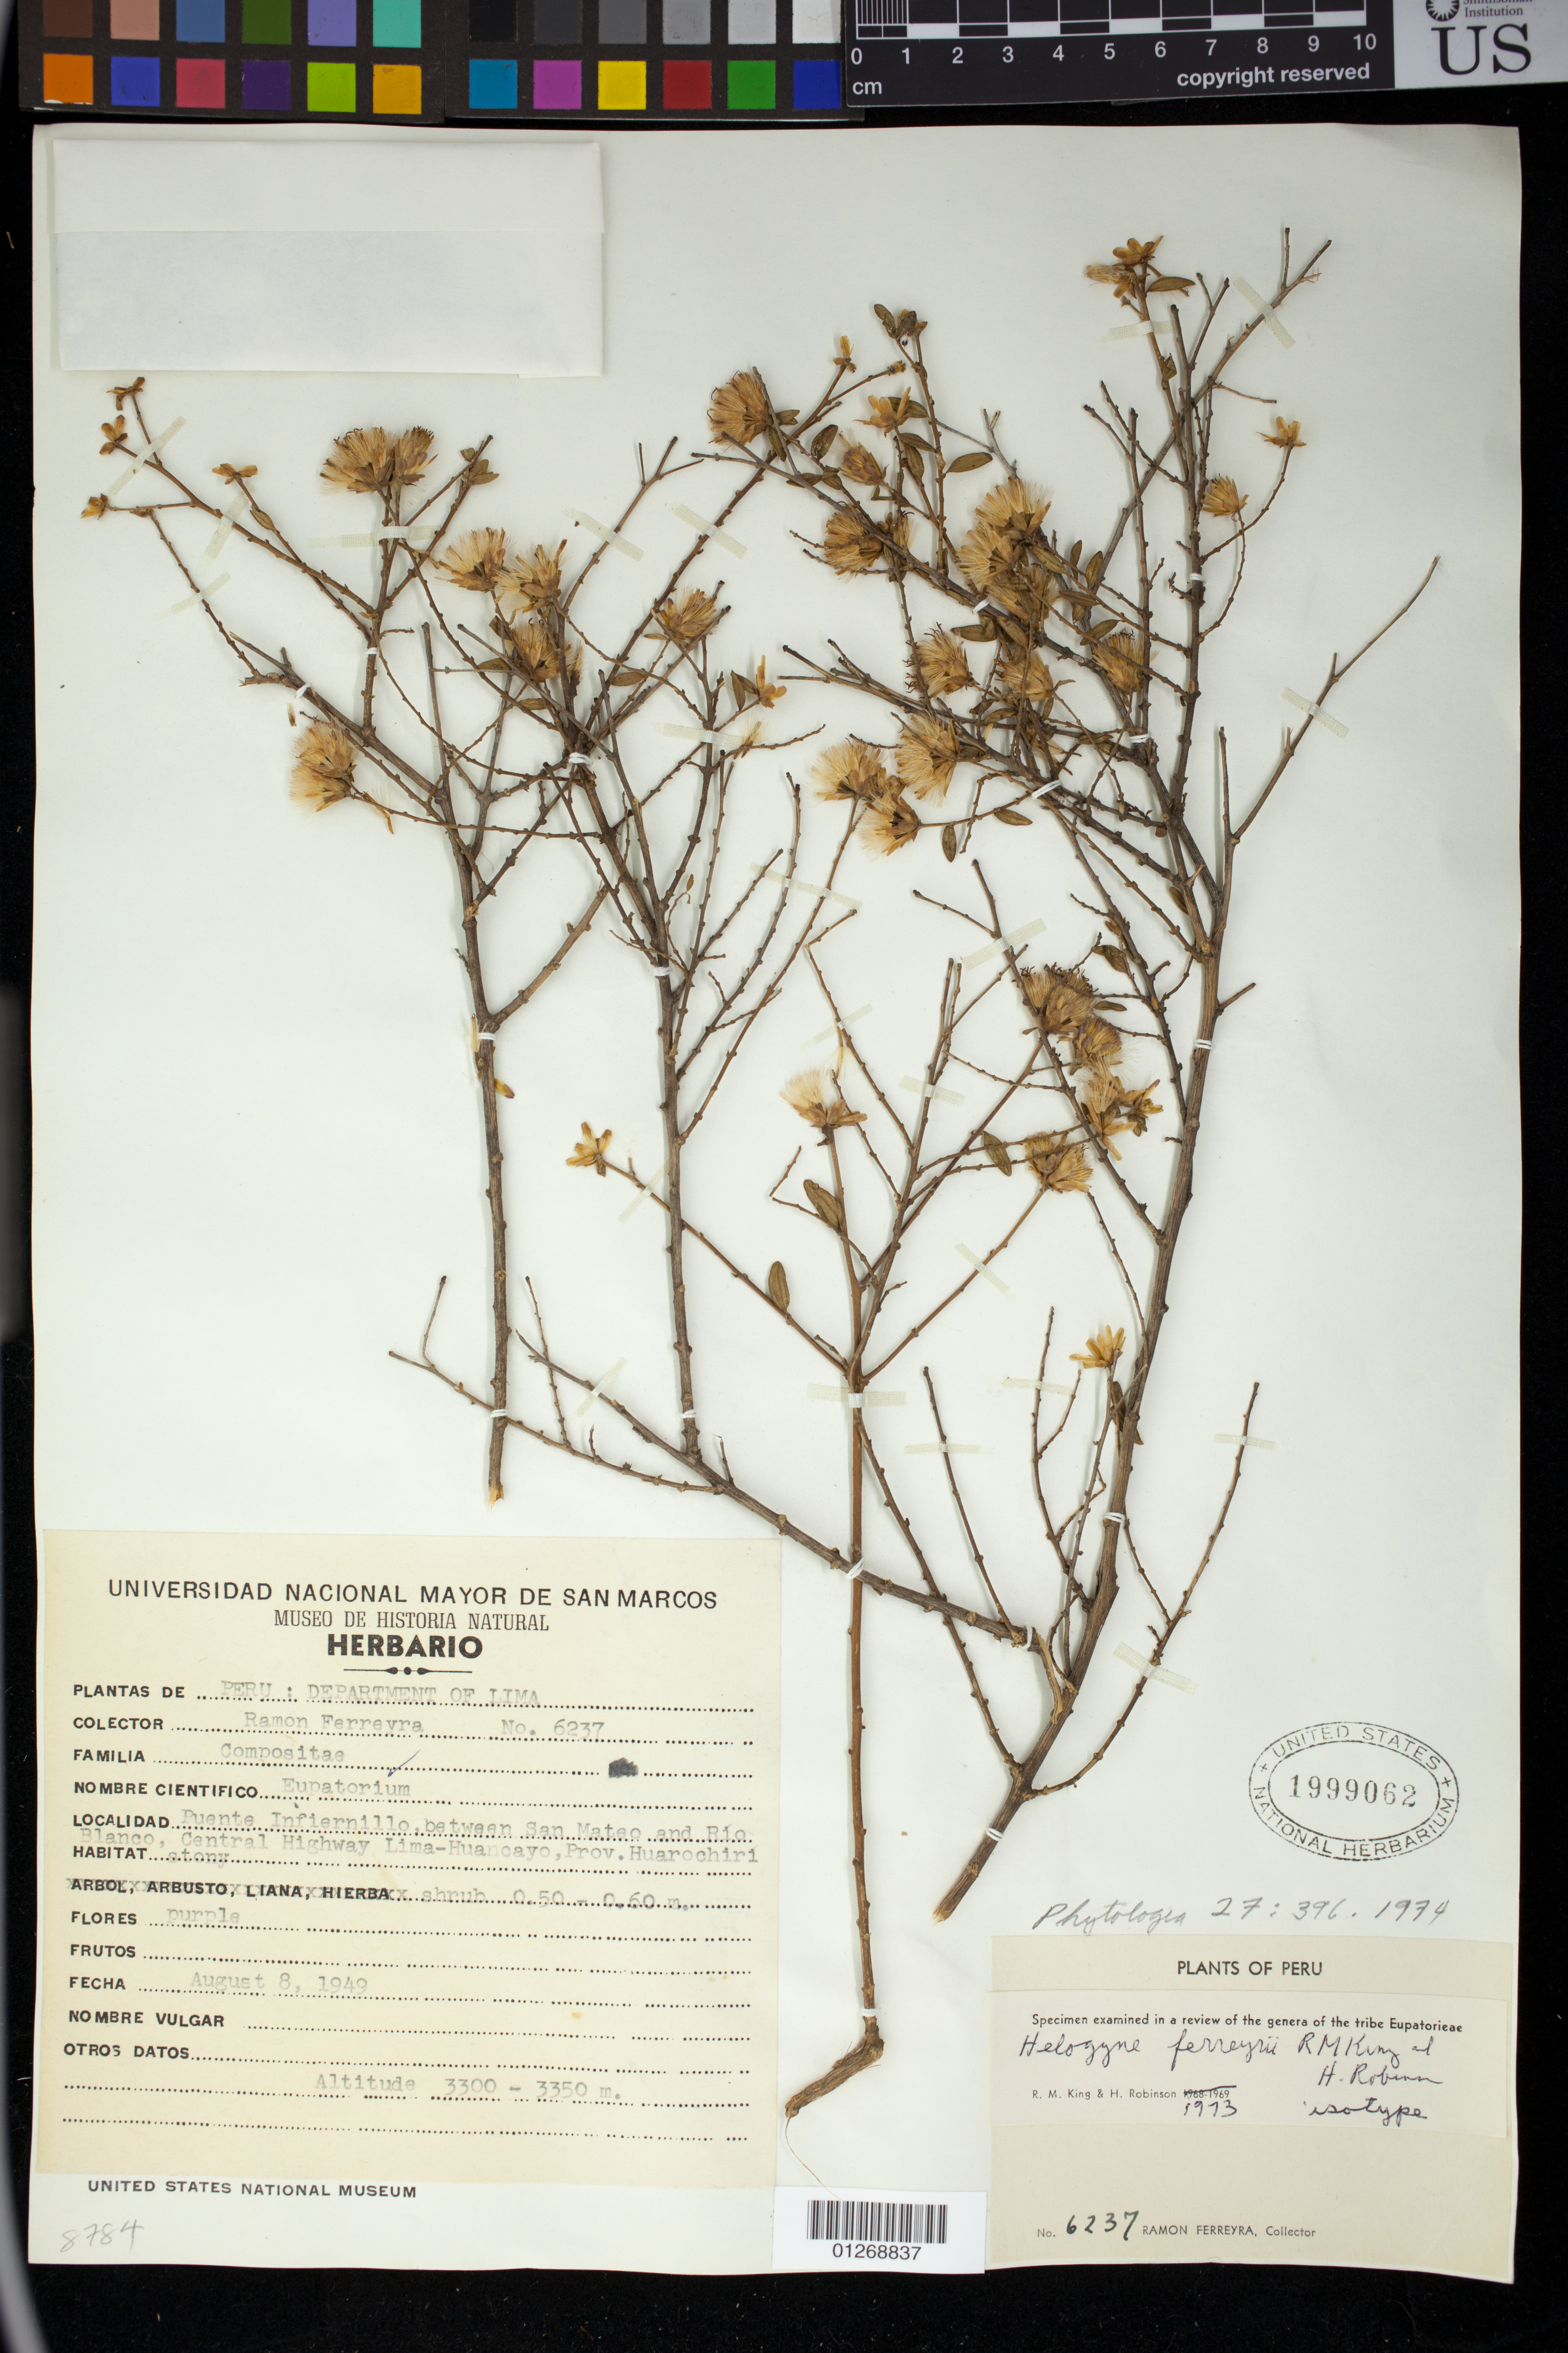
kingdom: Plantae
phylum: Tracheophyta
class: Magnoliopsida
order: Asterales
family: Asteraceae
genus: Helogyne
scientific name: Helogyne ferreyrae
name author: R.M. King & H. Rob.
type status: Isotype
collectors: R. A. Ferreyra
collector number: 6237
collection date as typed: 08 Aug 1949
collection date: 1949-08-08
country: Peru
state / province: Lima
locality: Puente Infiernillo, between San Mateo and Rio Blanco, Central Highway Lima-Huancayo, Prov. Huarochiri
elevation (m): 3300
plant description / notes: Specific epithet as "ferreyrii" on label and in publication, but correctable to "ferreyrae"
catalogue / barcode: US 1999062